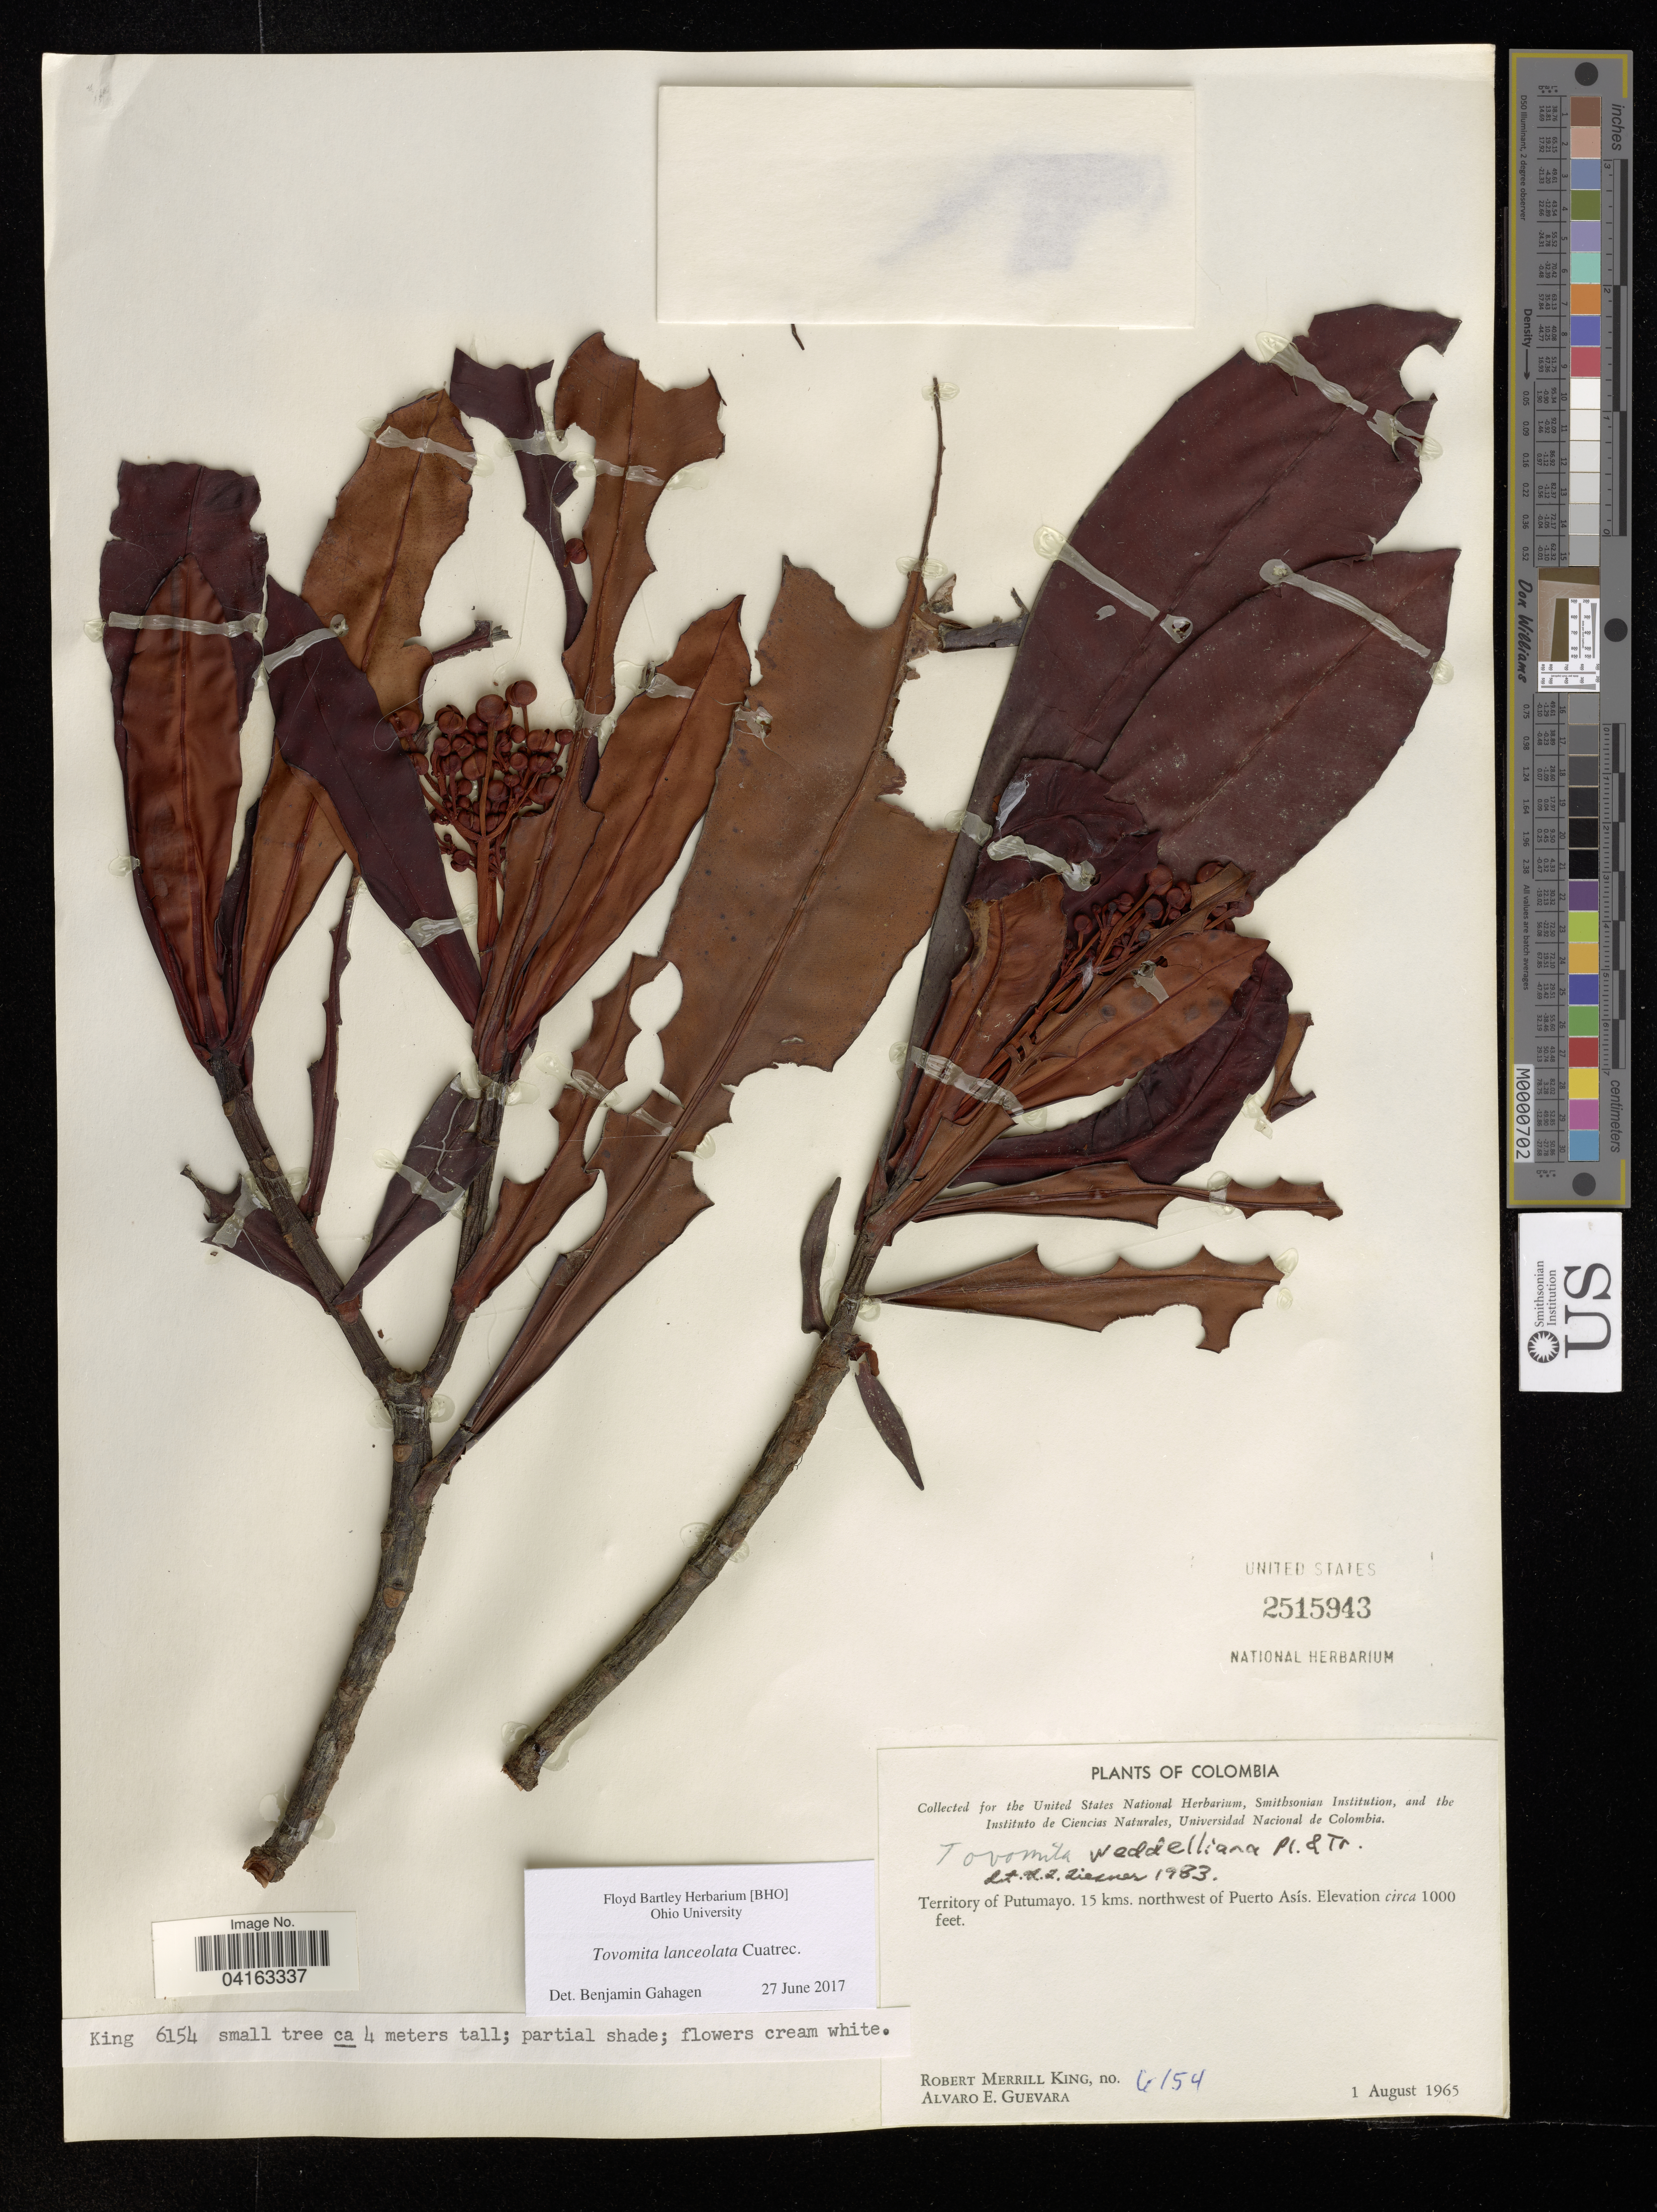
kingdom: Plantae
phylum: Tracheophyta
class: Magnoliopsida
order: Malpighiales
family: Clusiaceae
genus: Tovomita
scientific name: Tovomita lanceolata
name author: Cuatrec.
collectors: R. M. King & A. E. Guevara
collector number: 6154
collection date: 1965-08-01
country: Colombia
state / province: Putumayo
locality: Territory of Putumayo. 15 kms. northwest of Puerto Asís.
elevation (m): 305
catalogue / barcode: US 2515943